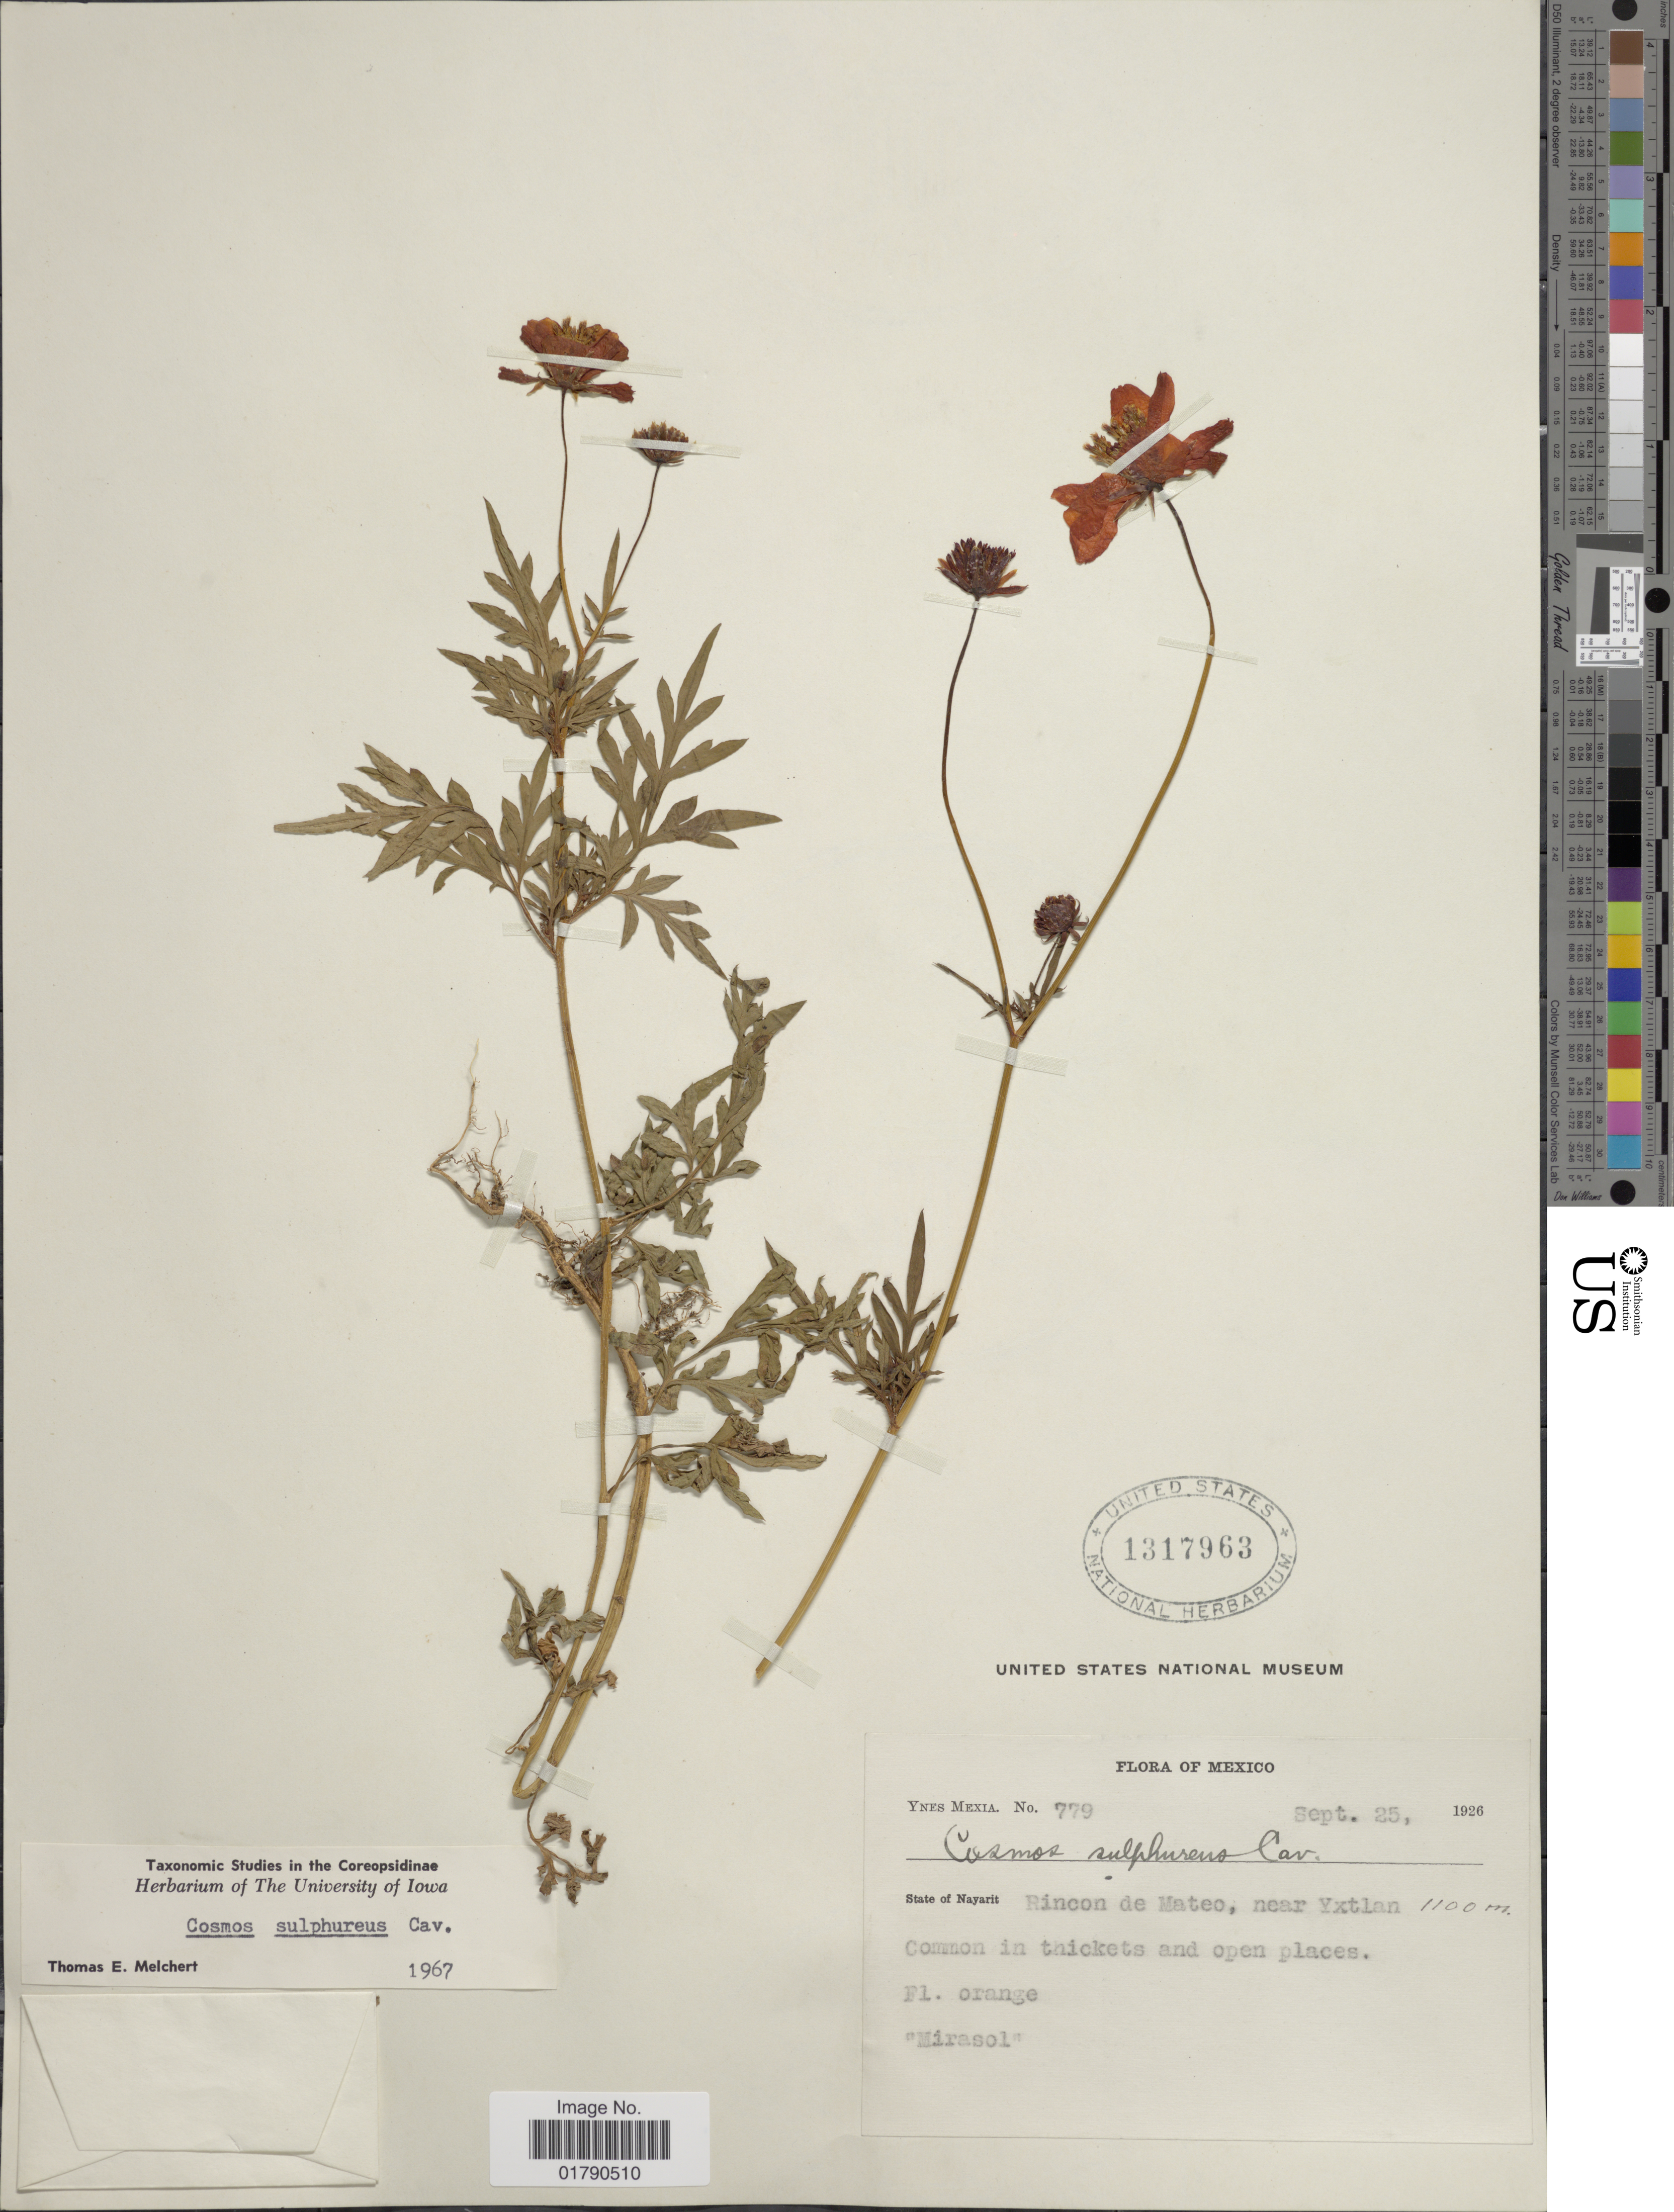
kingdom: Plantae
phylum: Tracheophyta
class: Magnoliopsida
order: Asterales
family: Asteraceae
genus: Cosmos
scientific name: Cosmos sulphureus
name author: Cav.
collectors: Y. Mexia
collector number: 779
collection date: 1926-09-25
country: Mexico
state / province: Nayarit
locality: Rincon de Mateo, near Yxtlan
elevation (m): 1100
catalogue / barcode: US 1317963